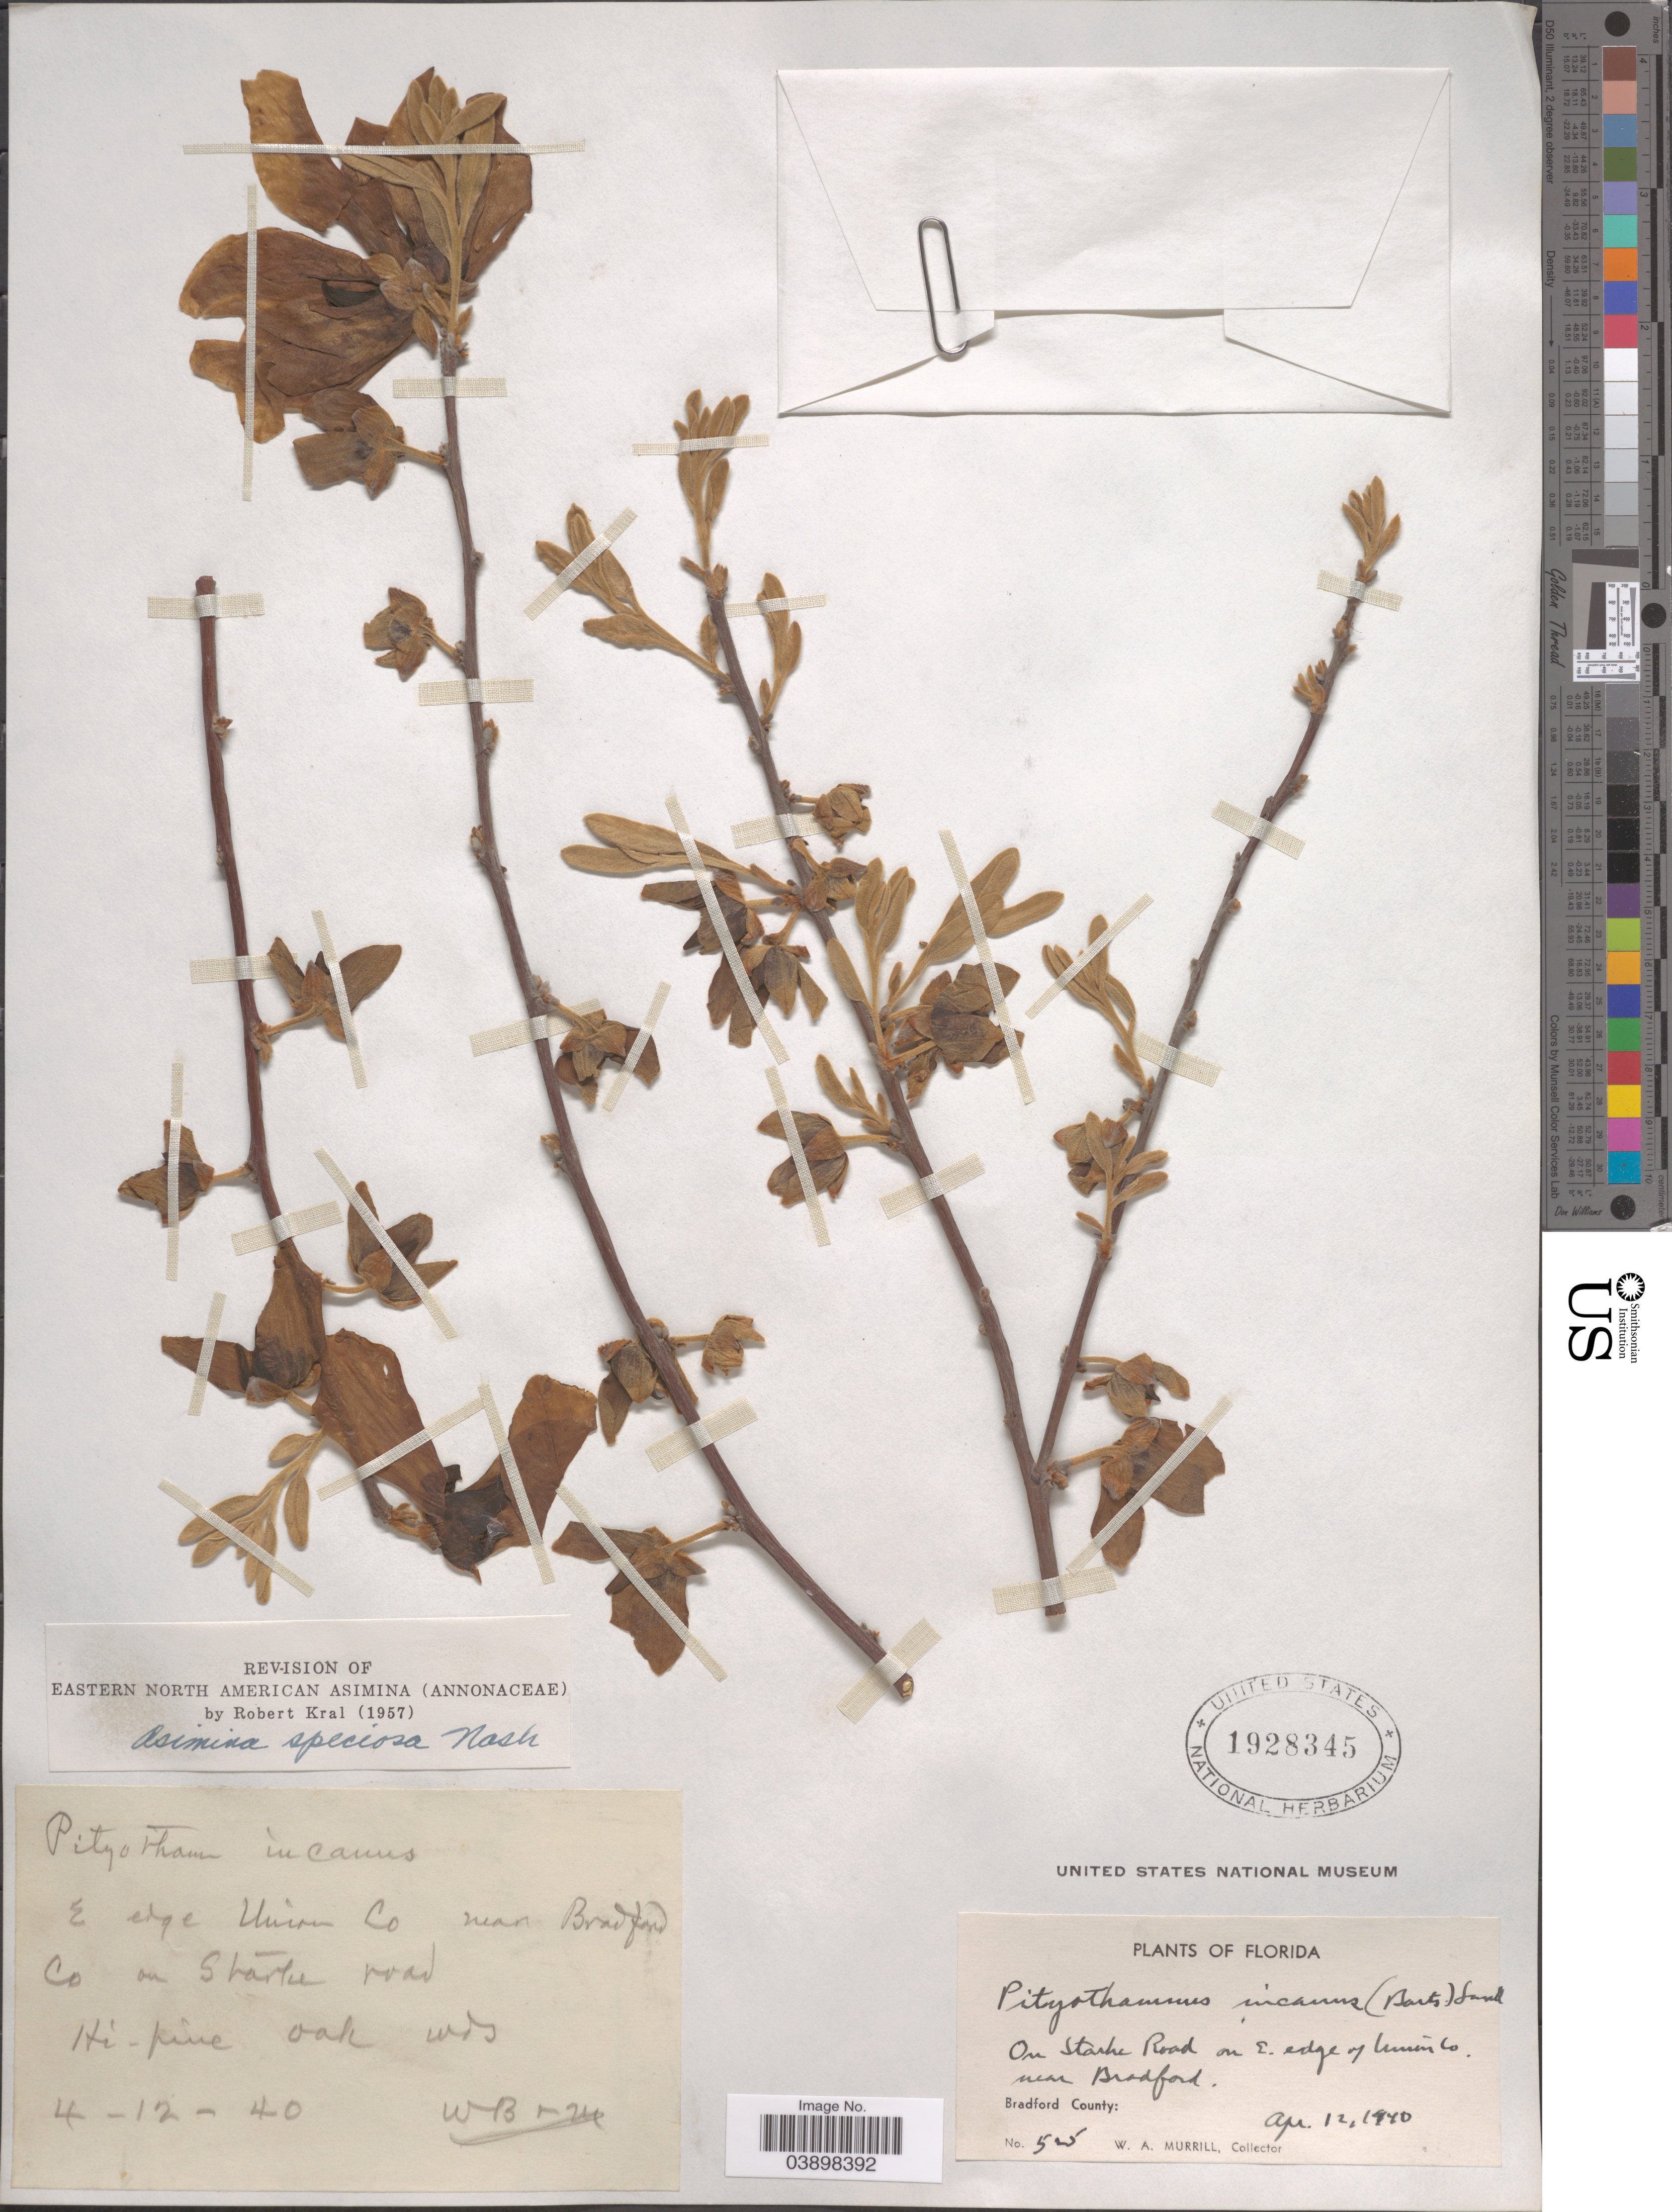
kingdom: Plantae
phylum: Tracheophyta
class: Magnoliopsida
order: Magnoliales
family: Annonaceae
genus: Asimina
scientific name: Asimina speciosa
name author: Nash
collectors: W. A. Murrill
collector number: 525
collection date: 1940-04-12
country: United States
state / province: Florida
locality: On Starke Road on E. edge of Union Co. near Bradford Co. on Starke road. Bradford County.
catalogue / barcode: US 1928345